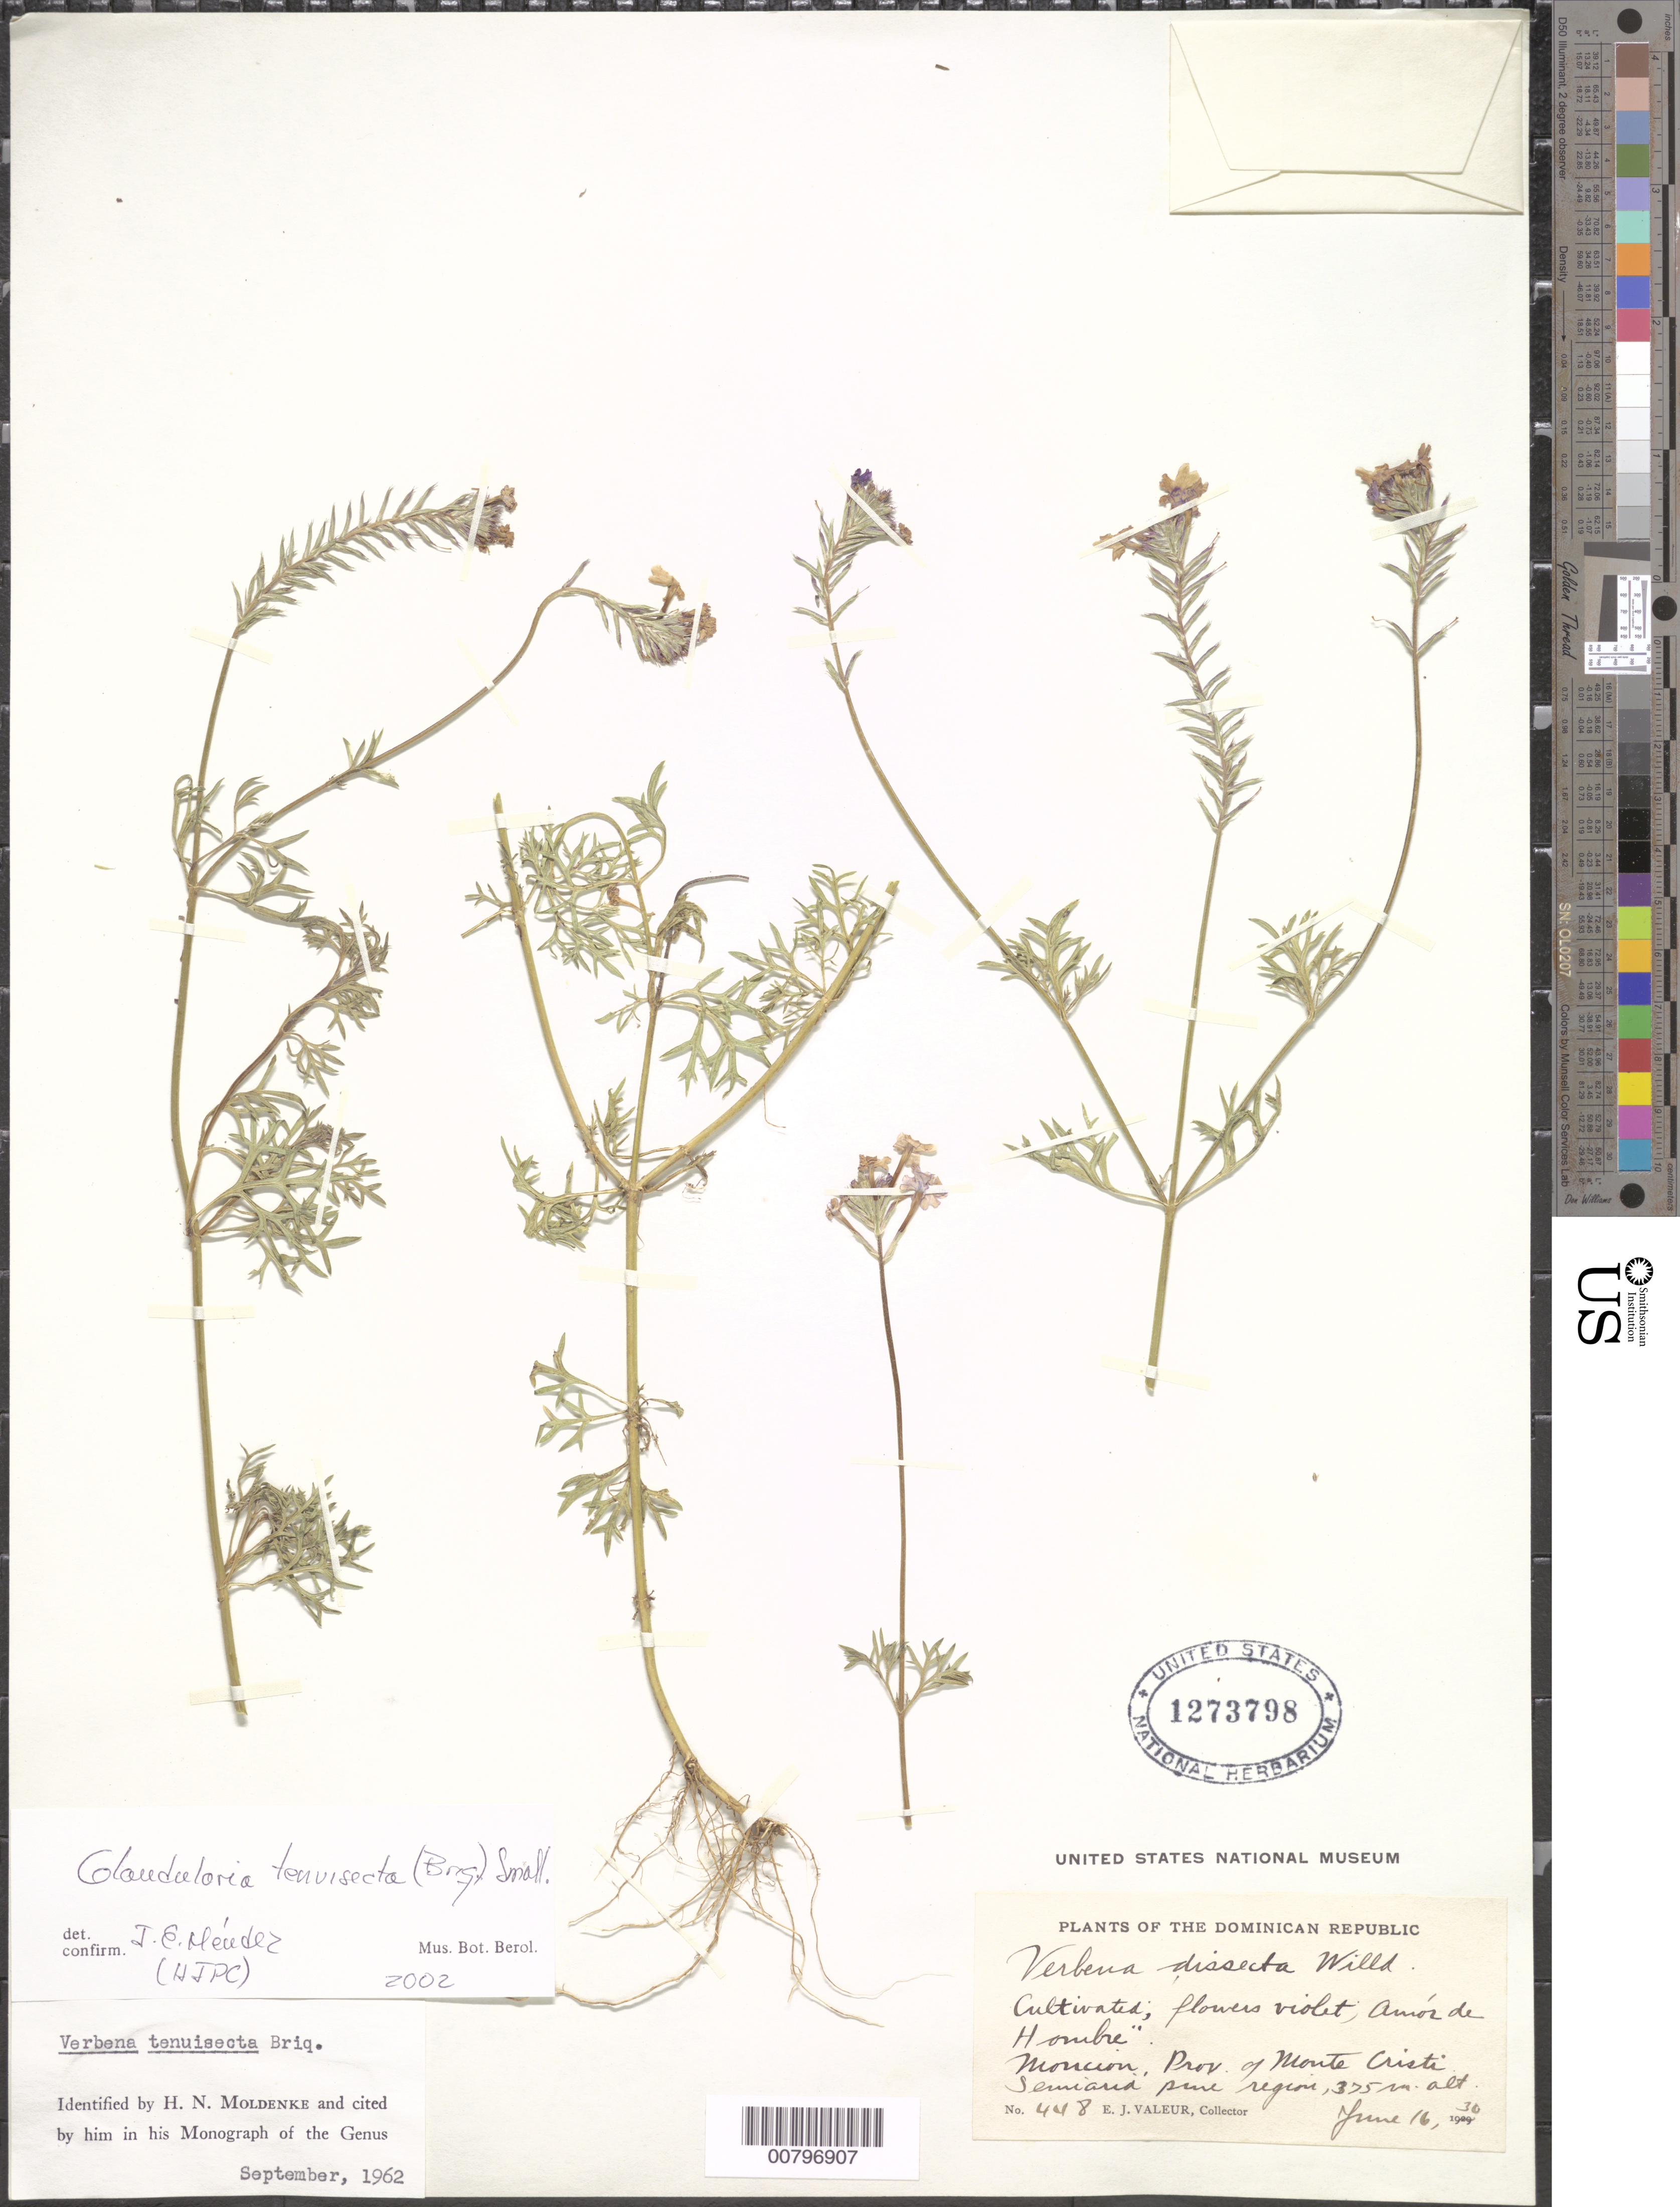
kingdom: Plantae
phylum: Tracheophyta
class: Magnoliopsida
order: Lamiales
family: Verbenaceae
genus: Glandularia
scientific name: Glandularia aristigera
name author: (S. Moore) Tronc.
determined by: Méndez, Isidro E., (HIPC)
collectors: E. Valeur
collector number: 448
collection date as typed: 16 Jun 1930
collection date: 1930-06-16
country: Dominican Republic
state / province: Monte Cristi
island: Hispaniola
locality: Moncion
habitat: Semiarid pine region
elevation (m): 375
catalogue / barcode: US 1273798